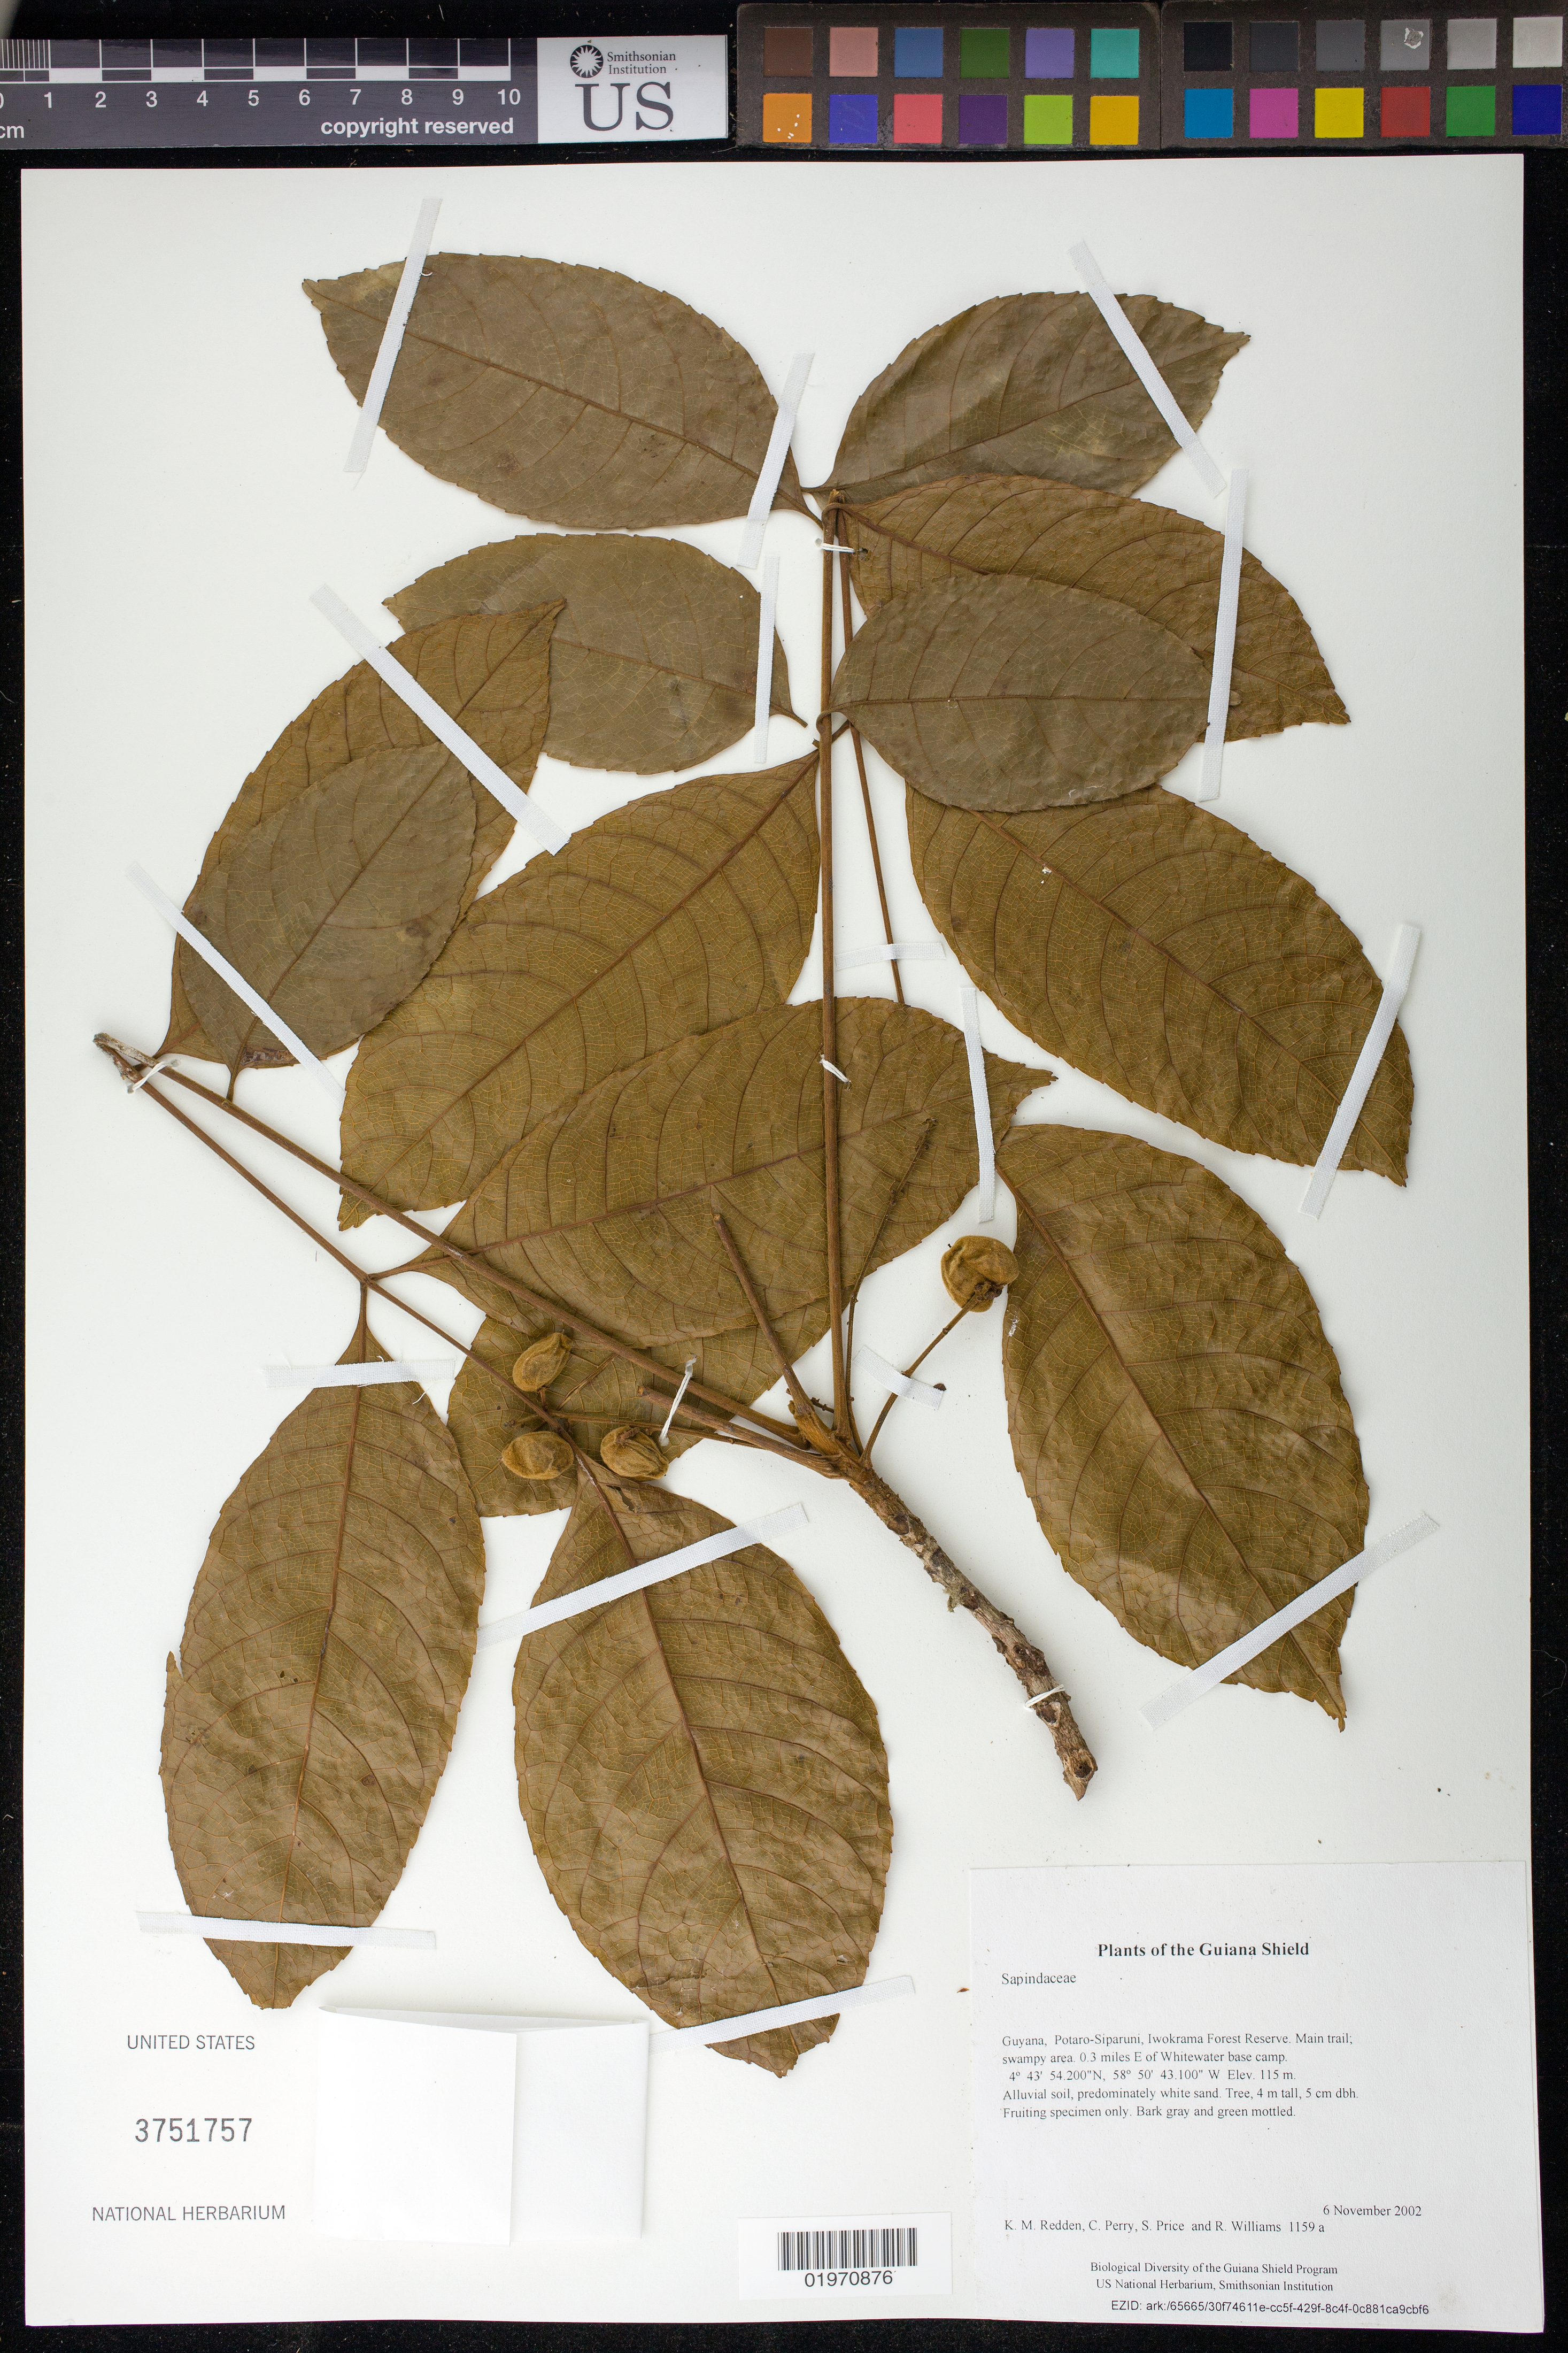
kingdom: Plantae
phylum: Tracheophyta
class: Magnoliopsida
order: Sapindales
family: Burseraceae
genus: Protium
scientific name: Protium rhoifolium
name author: (Benth.) Byng & Christenh.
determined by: Mitchell, John D.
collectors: K. M. Redden, C. Perry, S. Price & R. Williams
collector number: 1159 a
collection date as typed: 6 November 2002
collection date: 2002-11-06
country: Guyana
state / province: Potaro-Siparuni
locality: Iwokrama Forest Reserve. Main trail; swampy area. 0.3 miles E of Whitewater base camp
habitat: Alluvial soil, predominately white sand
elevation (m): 115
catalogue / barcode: US 3751757